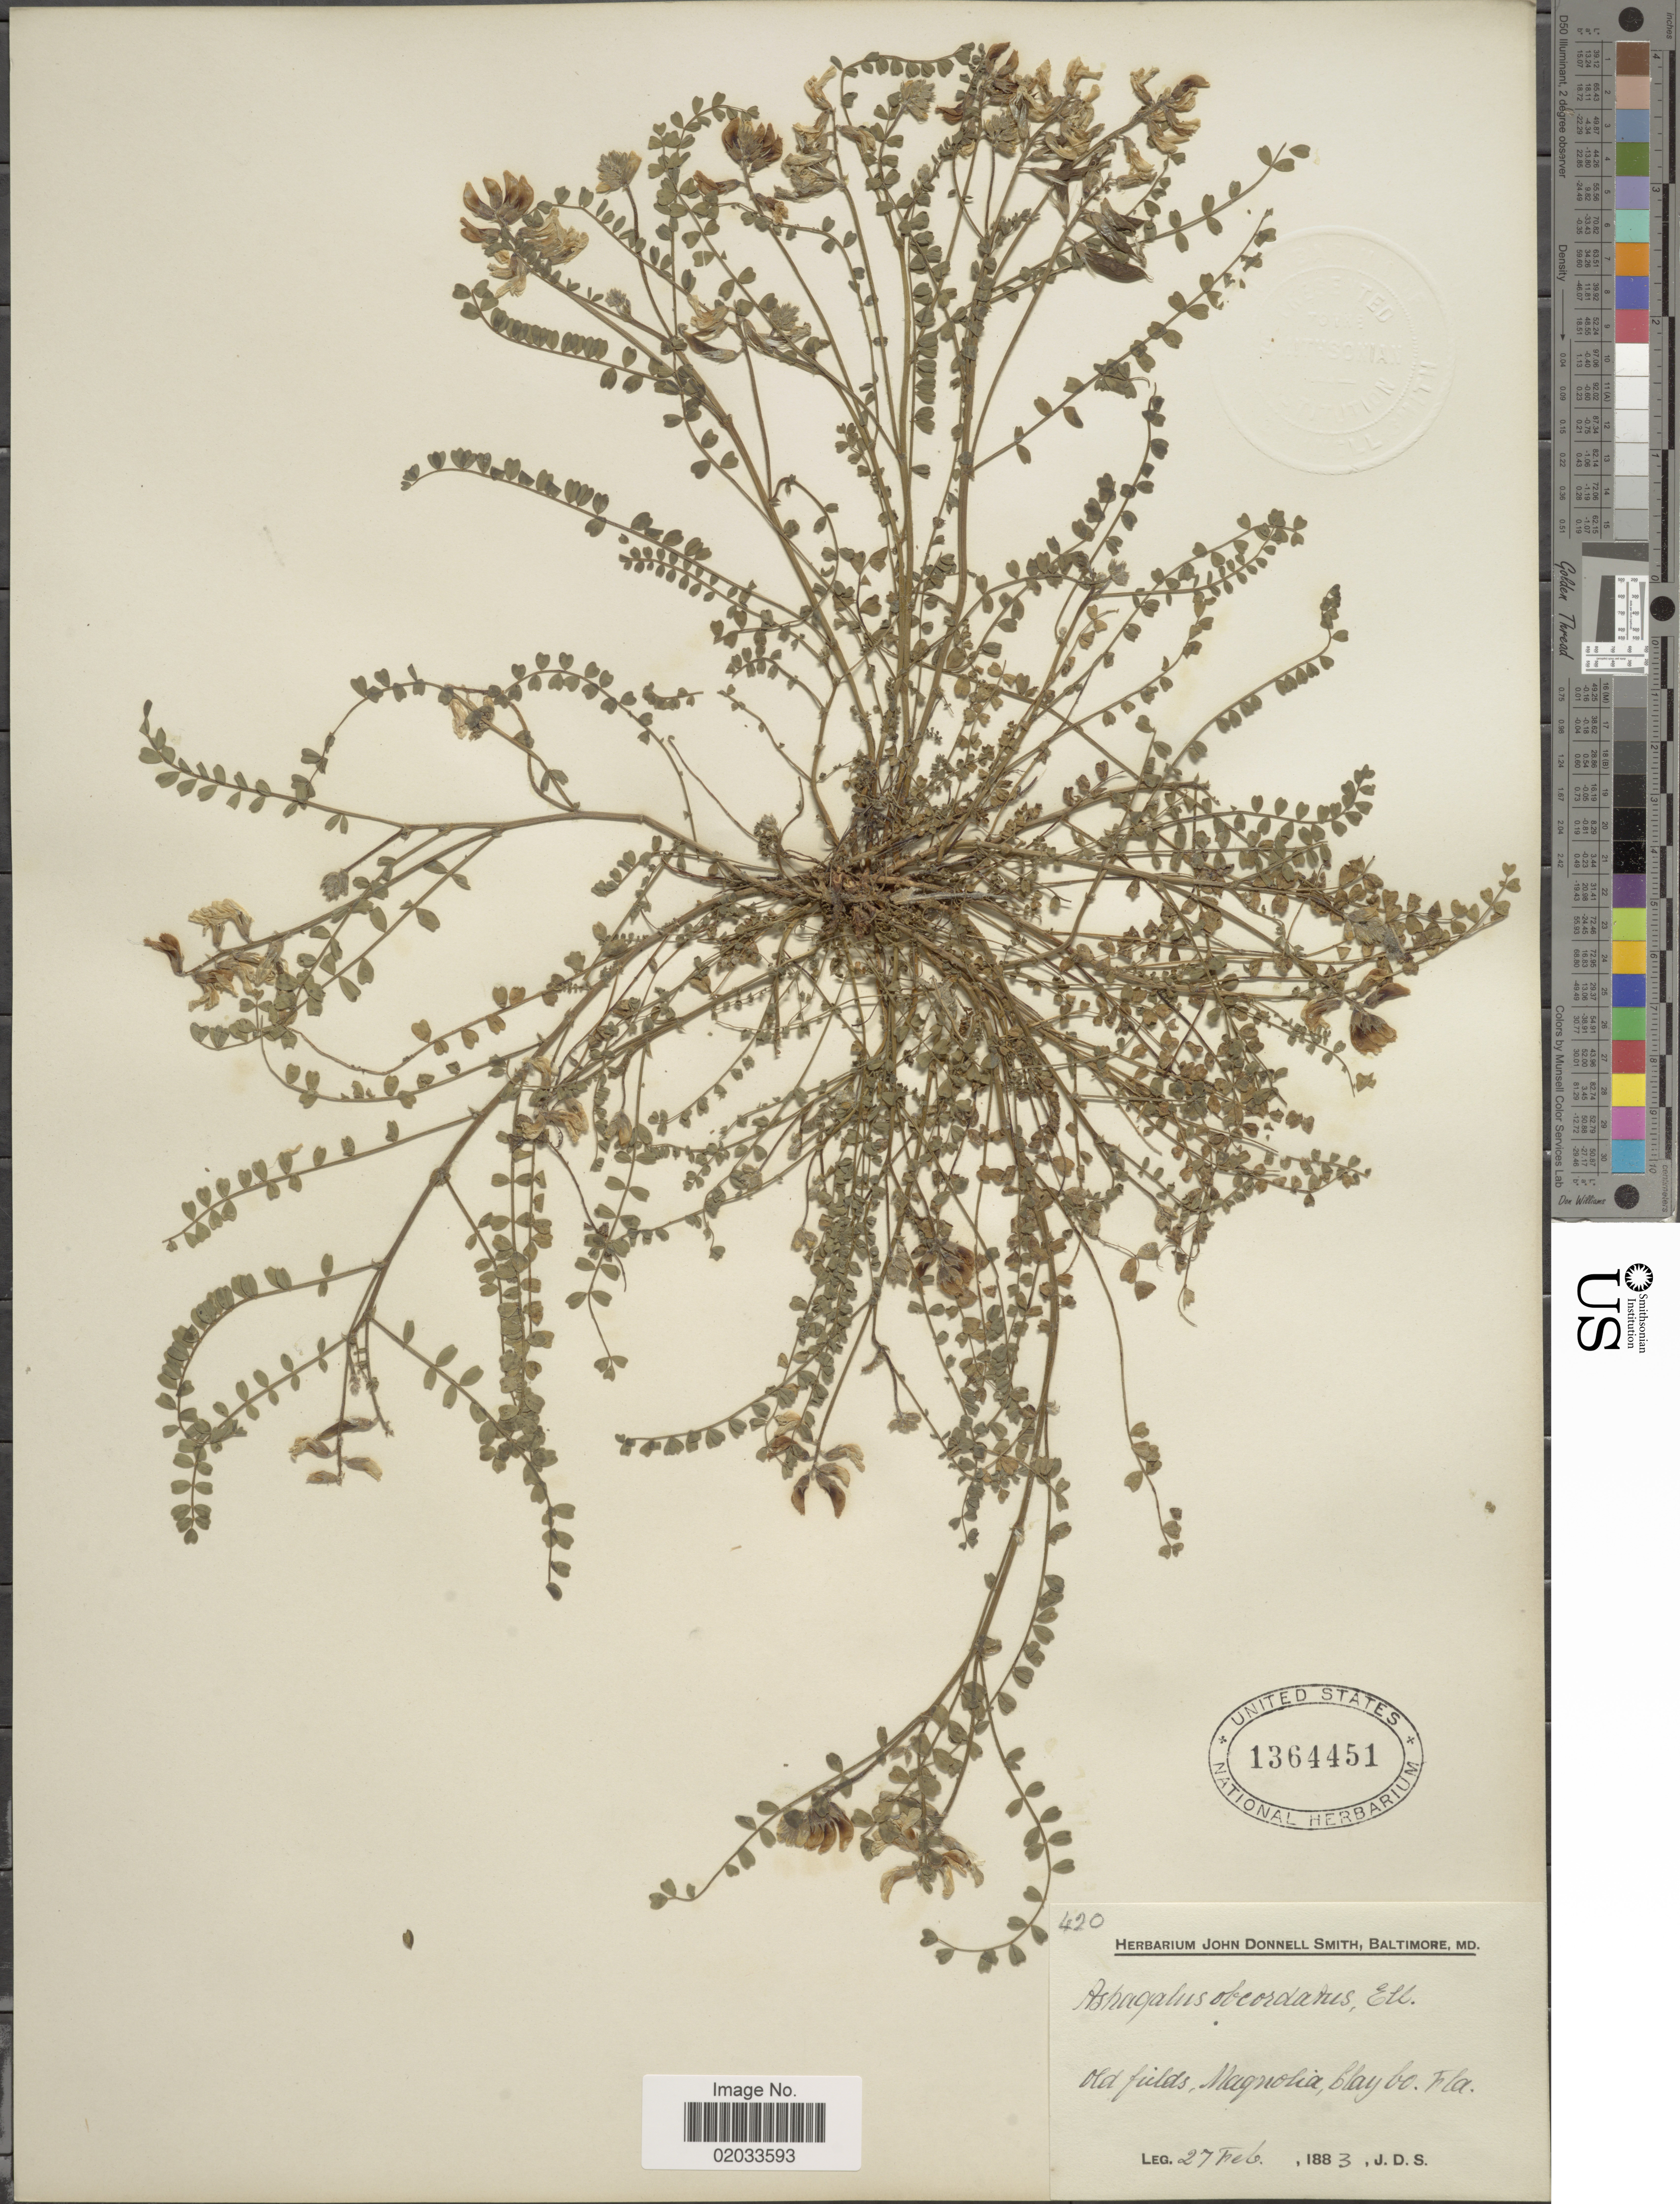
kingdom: Plantae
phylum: Tracheophyta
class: Magnoliopsida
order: Fabales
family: Fabaceae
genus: Astragalus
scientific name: Astragalus obcordatus Boiss., nom. illeg.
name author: Boiss.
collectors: J. Donnell Smith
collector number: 420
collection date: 1883-02-27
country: United States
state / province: Florida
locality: Old fields, Magnolia, Clay Co.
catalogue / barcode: US 1364451